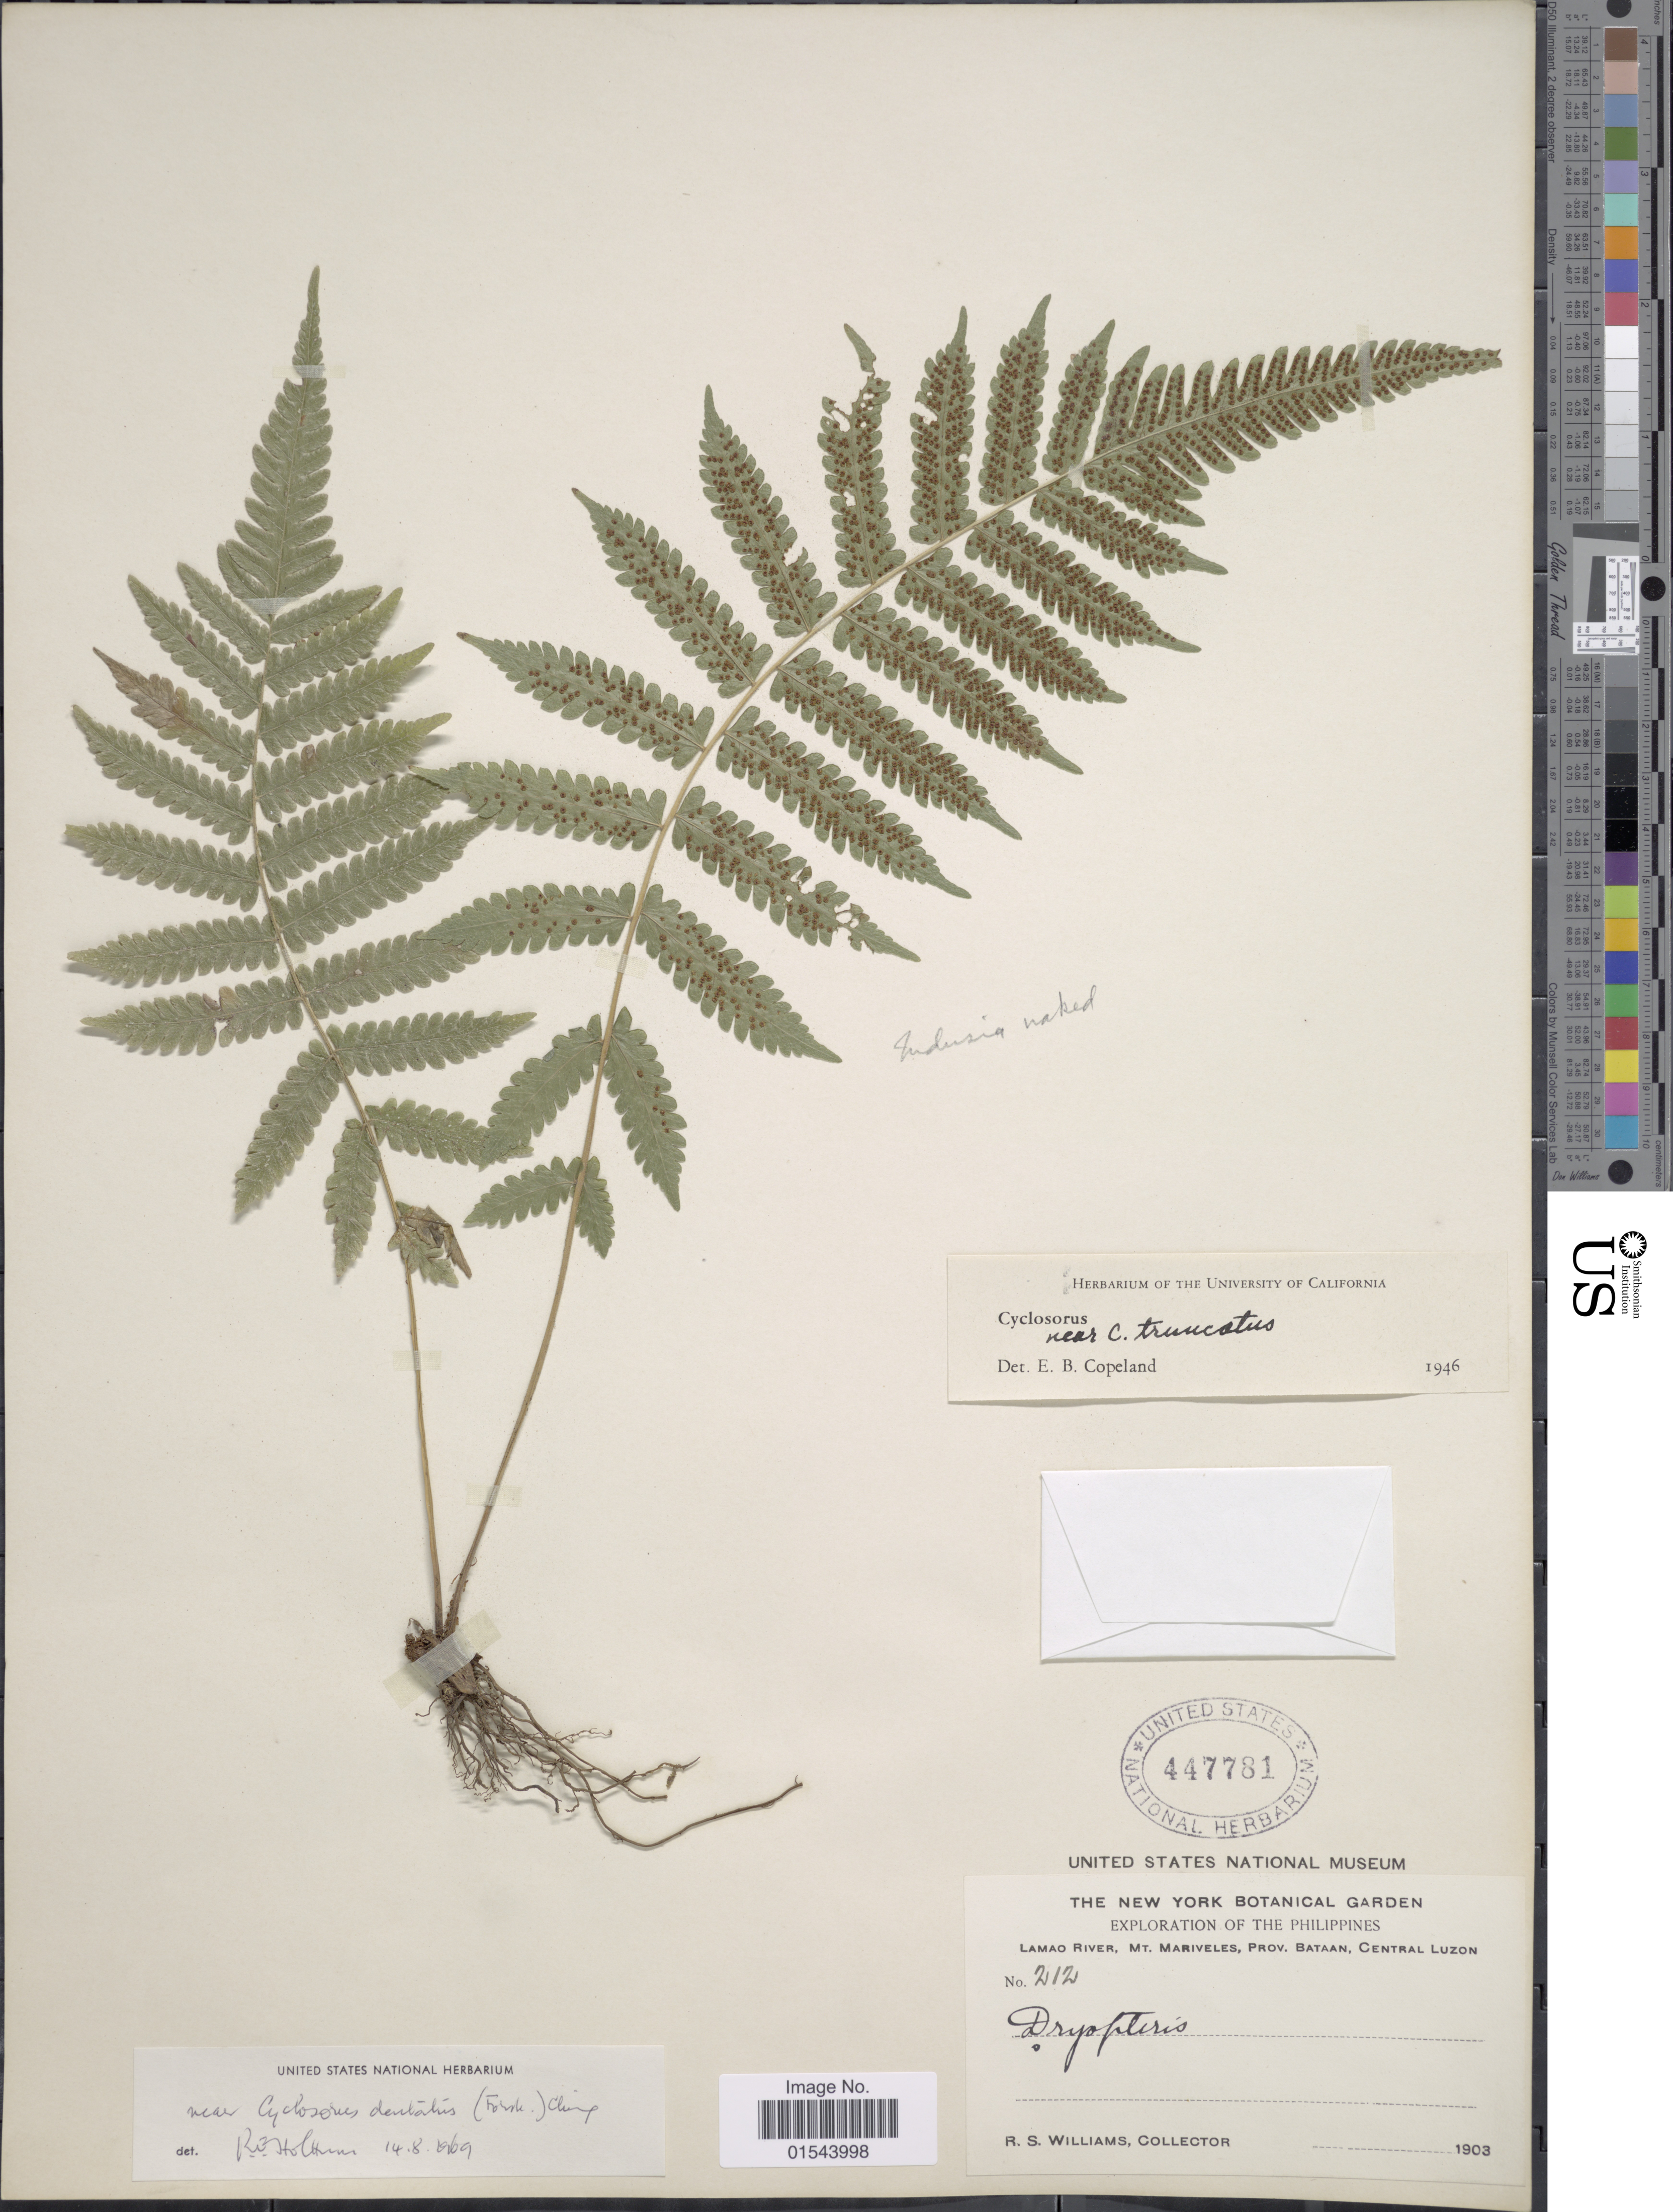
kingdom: Plantae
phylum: Tracheophyta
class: Polypodiopsida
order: Polypodiales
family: Thelypteridaceae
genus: Christella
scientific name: Christella dentata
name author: (Forssk.) Brownsey & Jermy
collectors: R. S. Williams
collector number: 212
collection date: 1903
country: Philippines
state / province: Central Luzon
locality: Lamao River, Mt Mariveles, Prov. Bataan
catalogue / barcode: US 447781